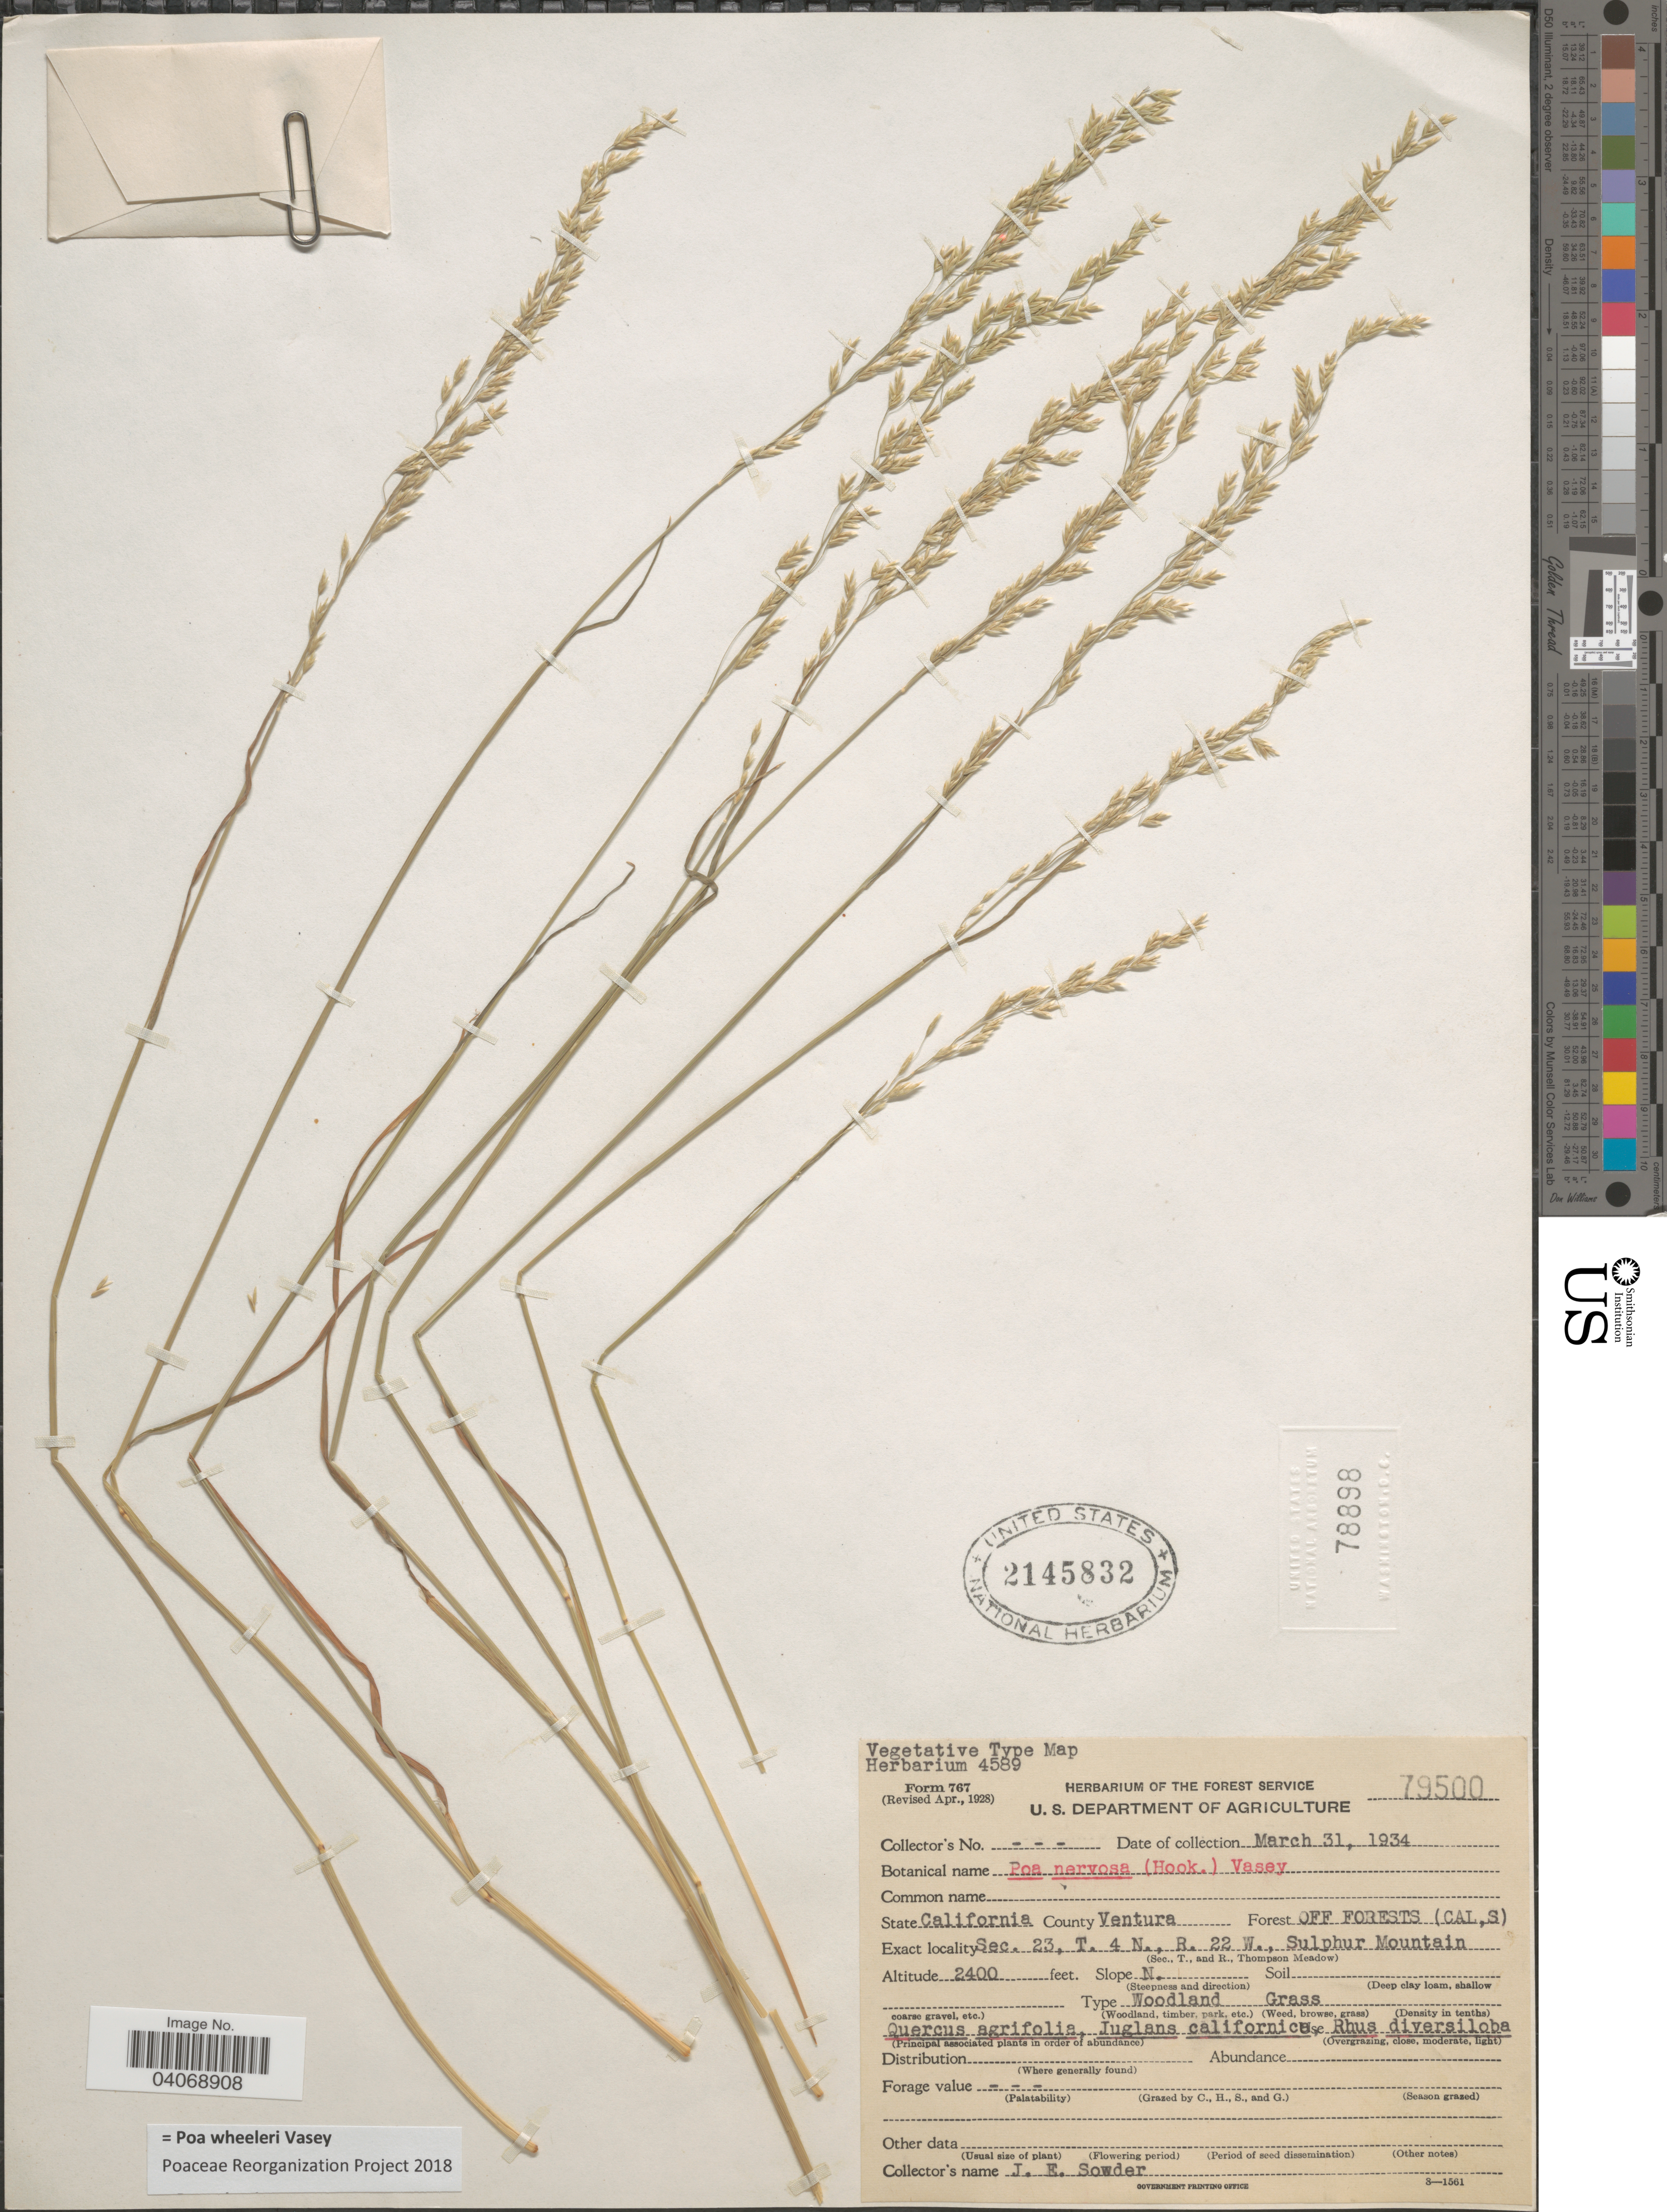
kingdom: Plantae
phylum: Tracheophyta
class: Liliopsida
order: Poales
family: Poaceae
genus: Poa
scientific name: Poa wheeleri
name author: Vasey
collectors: J. Sowder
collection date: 1934-03-31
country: United States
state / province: California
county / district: Ventura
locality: County Ventura. Forest Off Forests (Cal,S) [unsure placement]. Sec. 23, T. 4 N., R. 22 W., Sulphur Mountain.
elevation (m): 732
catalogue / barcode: US 2145832